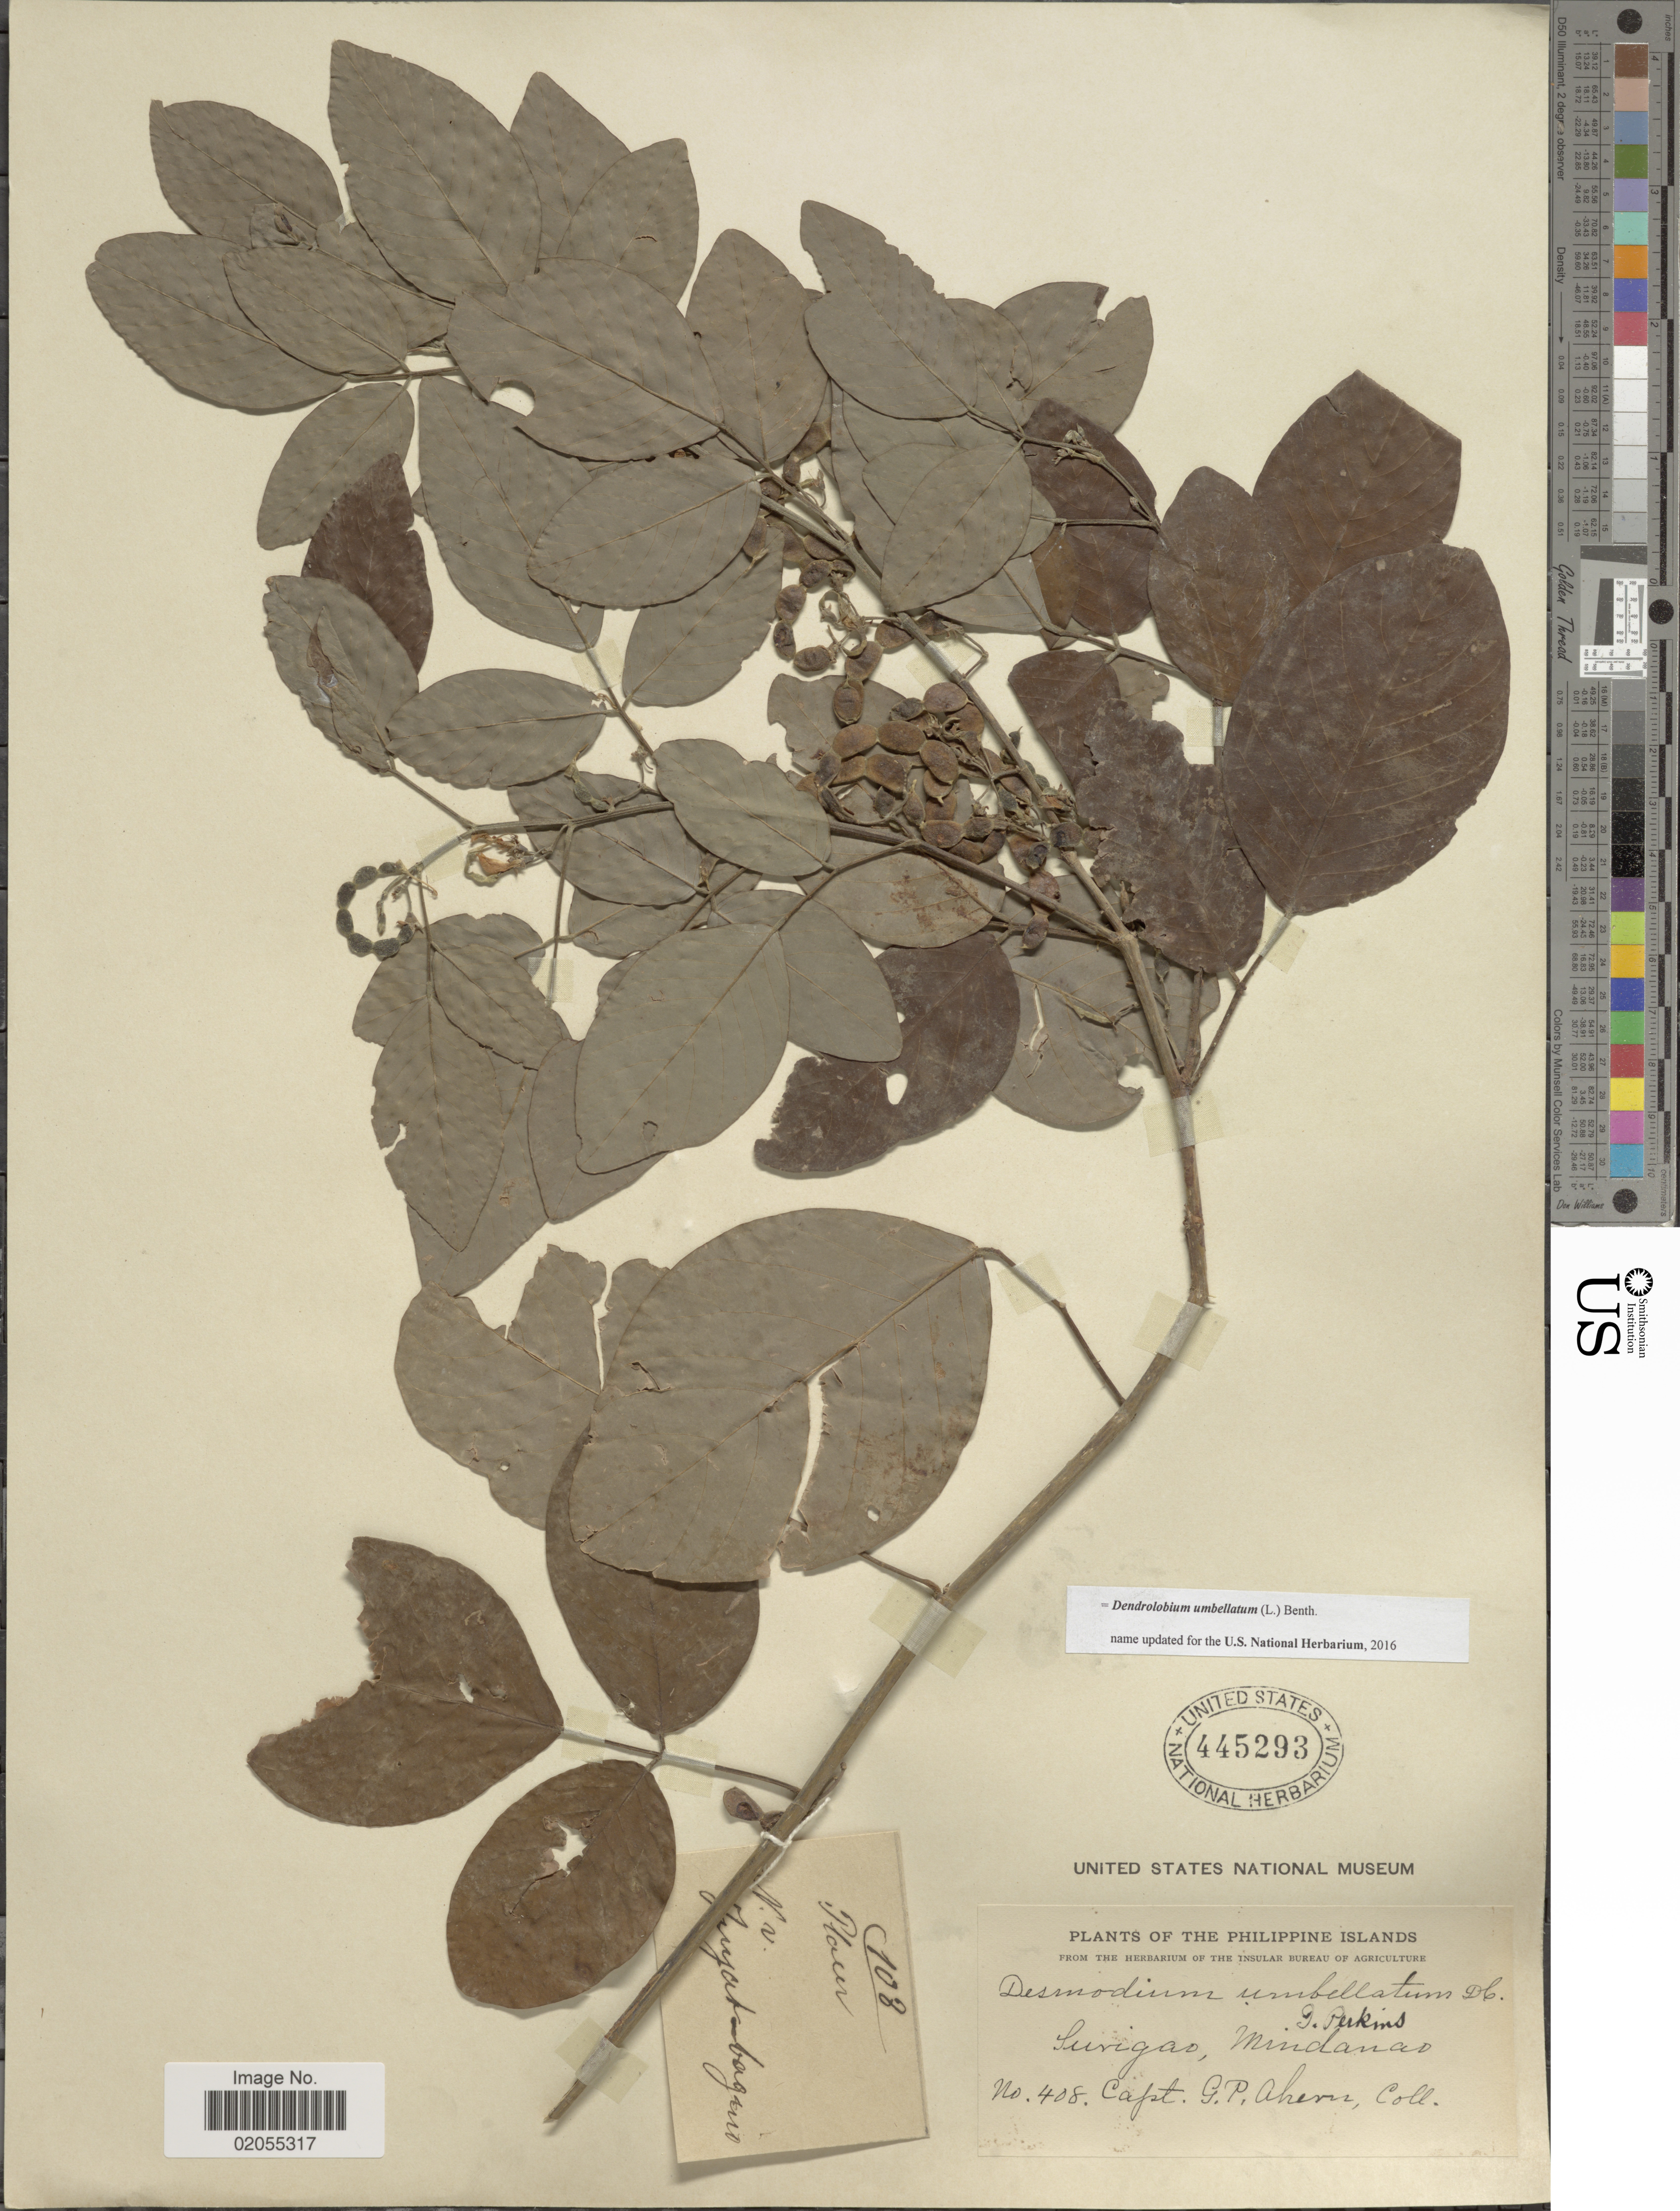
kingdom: Plantae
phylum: Tracheophyta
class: Magnoliopsida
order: Fabales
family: Fabaceae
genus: Dendrolobium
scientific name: Dendrolobium umbellatum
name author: (L.) Benth.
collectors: G. Ahern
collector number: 408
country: Philippines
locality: Philippine Islands, Surigao, Mindanao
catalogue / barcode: US 445293